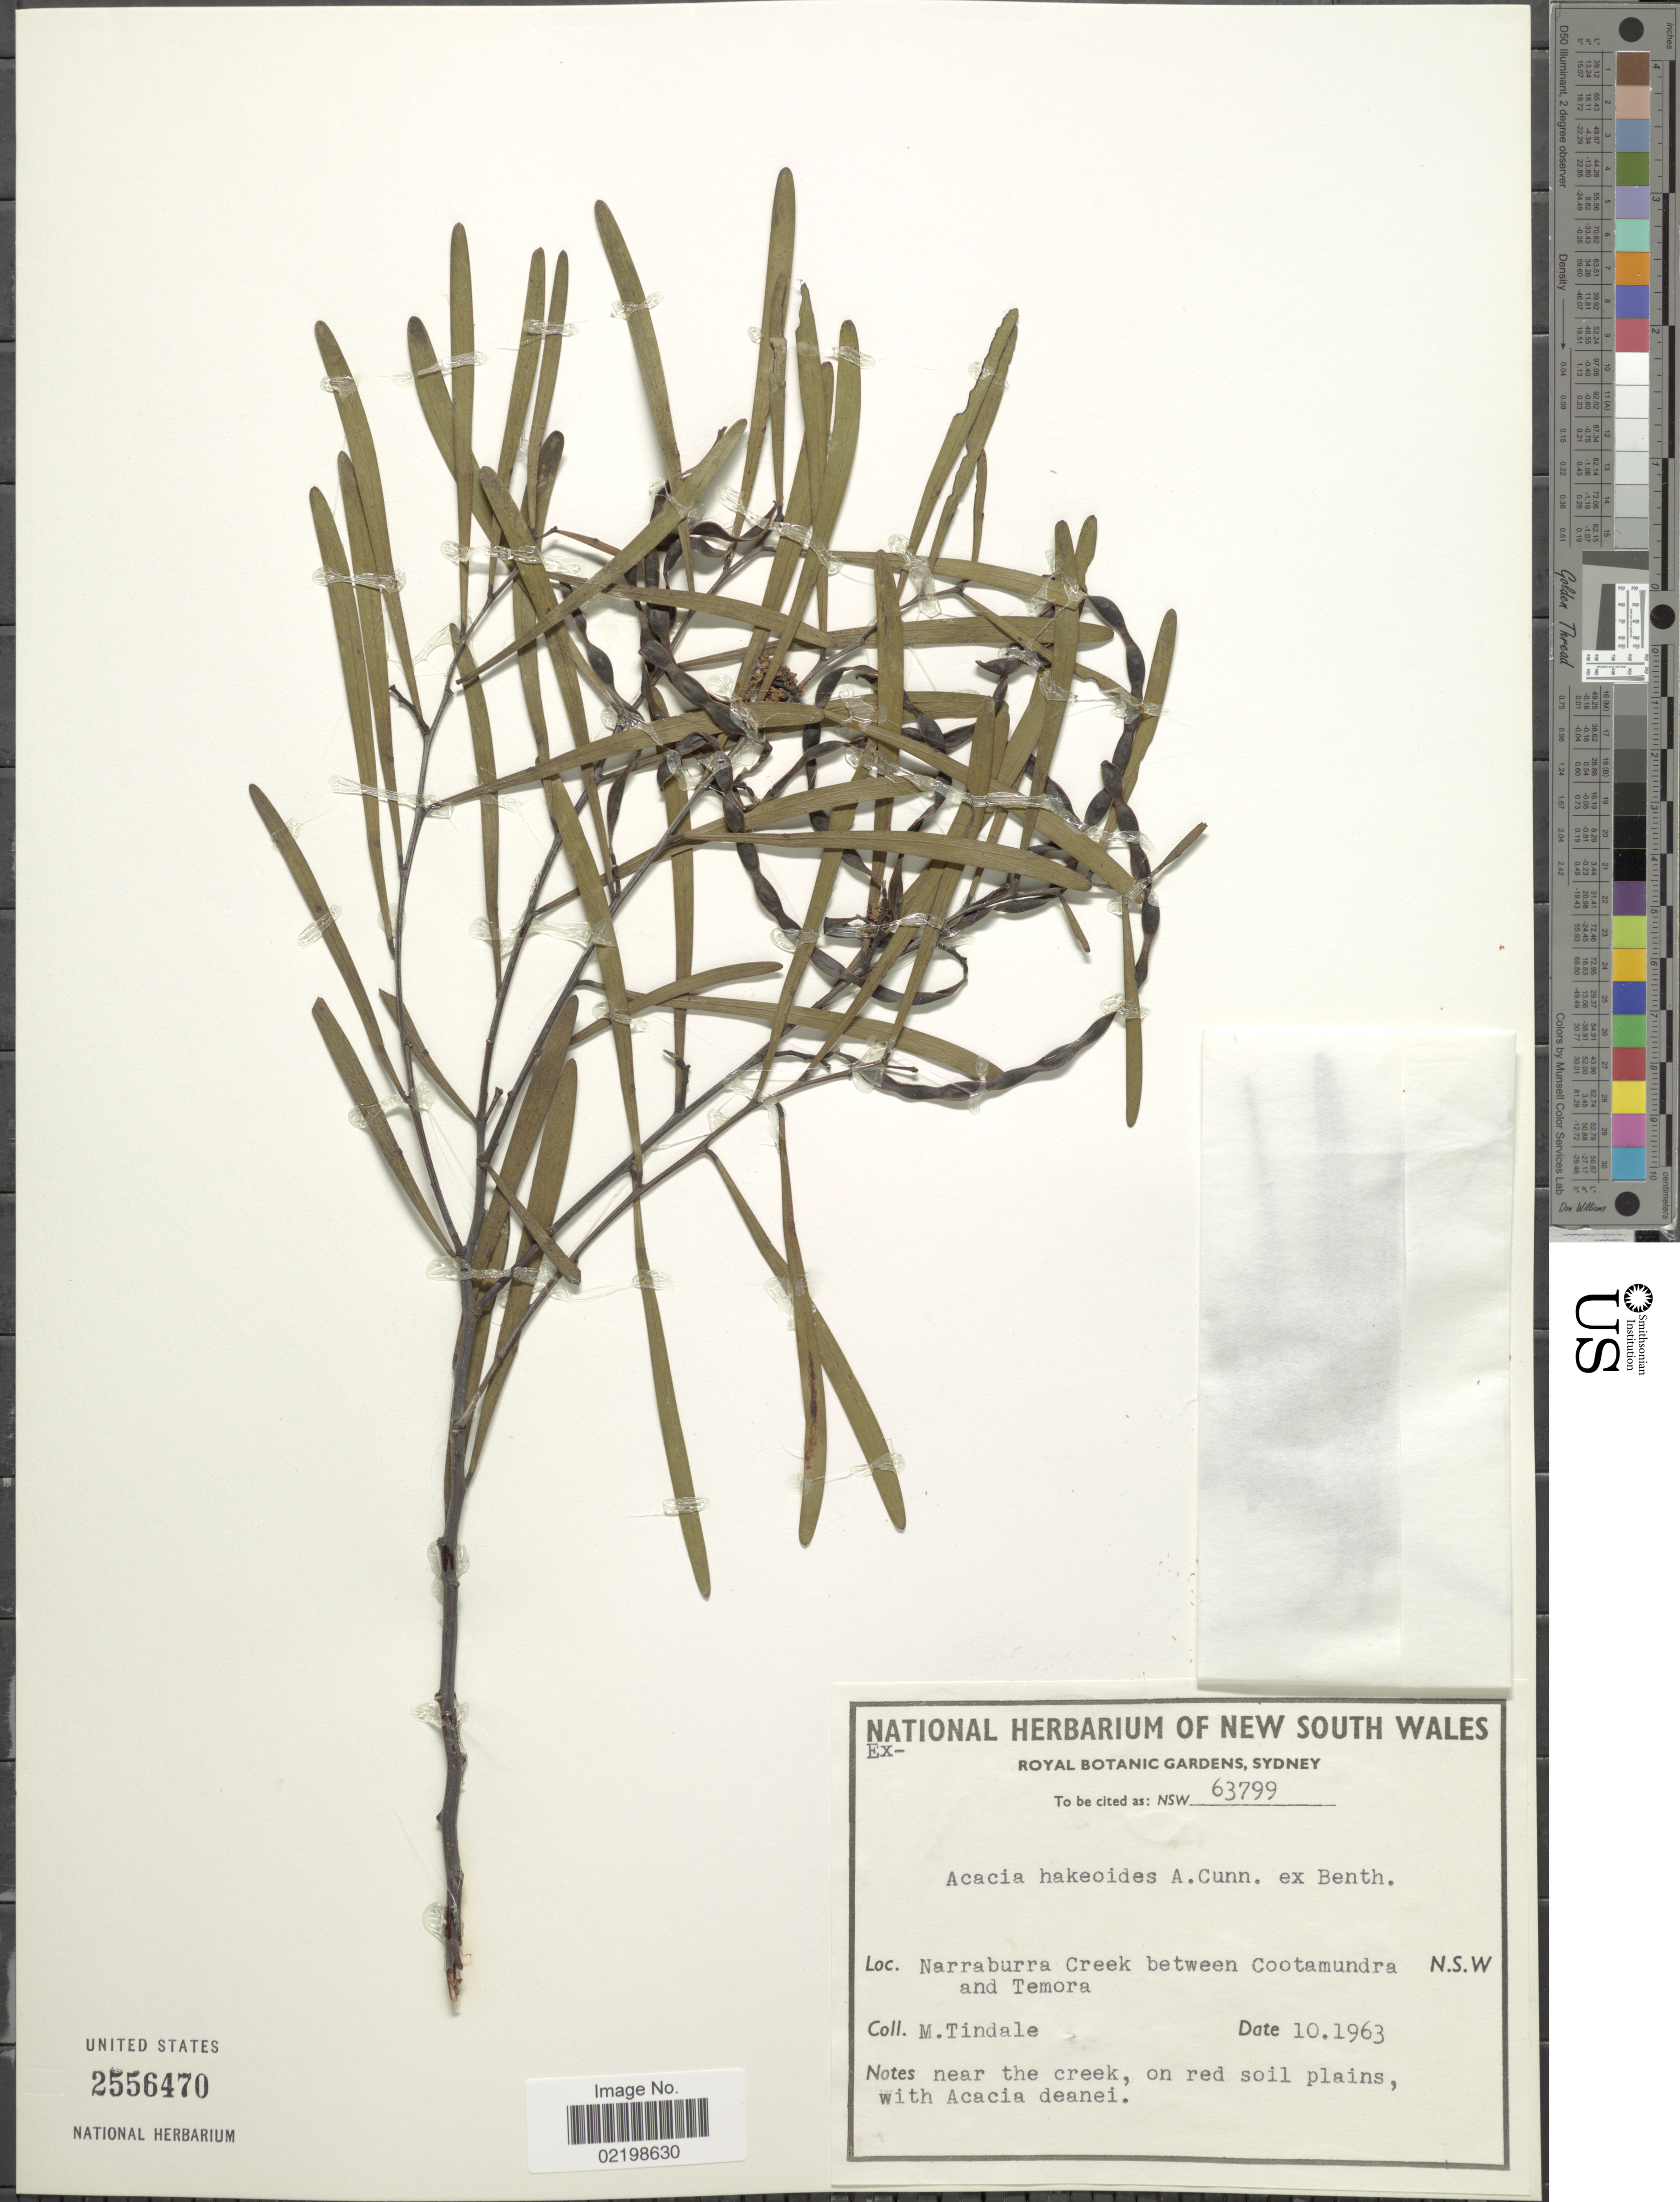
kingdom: Plantae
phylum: Tracheophyta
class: Magnoliopsida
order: Fabales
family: Fabaceae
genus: Acacia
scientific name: Acacia hakeoides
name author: Benth.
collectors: M. D. Tindale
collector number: NSW63799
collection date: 1963-10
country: Australia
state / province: New South Wales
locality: Narraburra Creek between Cootamundra an Temora. N.S.W.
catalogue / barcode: US 2556470